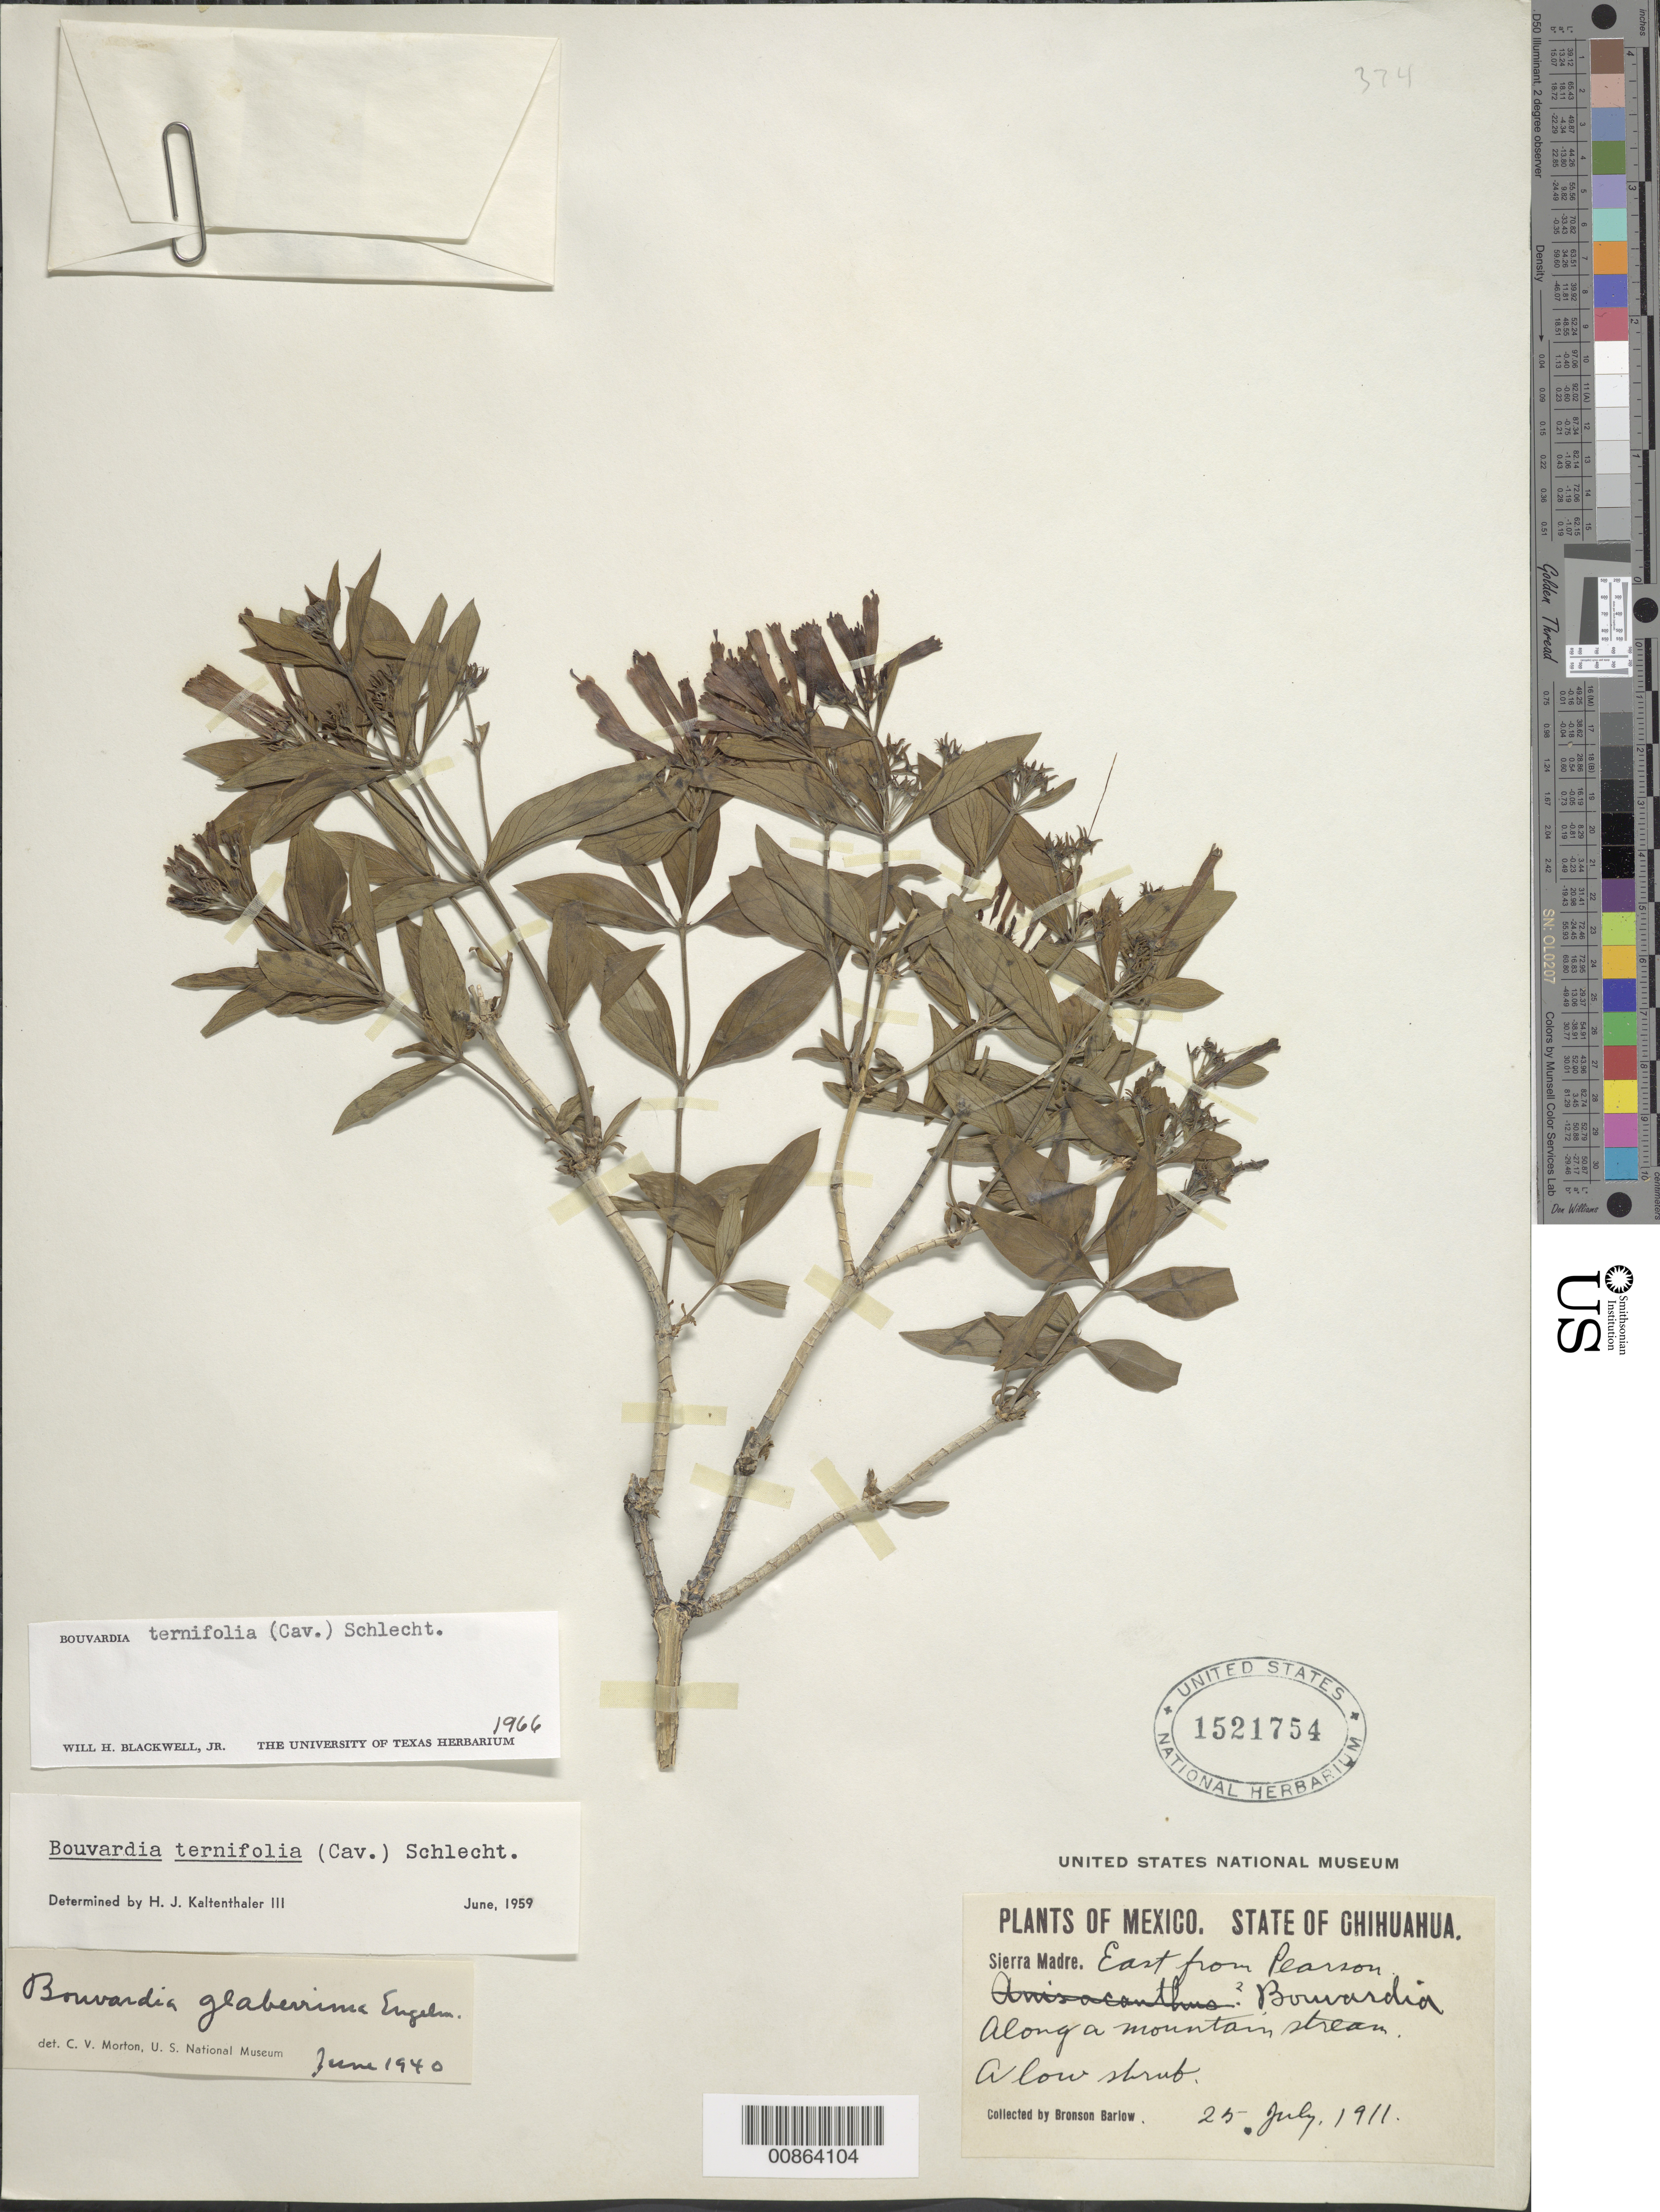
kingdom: Plantae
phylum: Tracheophyta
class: Magnoliopsida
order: Gentianales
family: Rubiaceae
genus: Bouvardia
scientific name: Bouvardia tenuifolia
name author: Standl.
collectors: Barlow, B.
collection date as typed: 25 Jul 1911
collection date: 1911-07-25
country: Mexico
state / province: Chihuahua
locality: Sierra Madre. East from Pearson.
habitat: Along a mountain stream.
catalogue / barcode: US 1521754